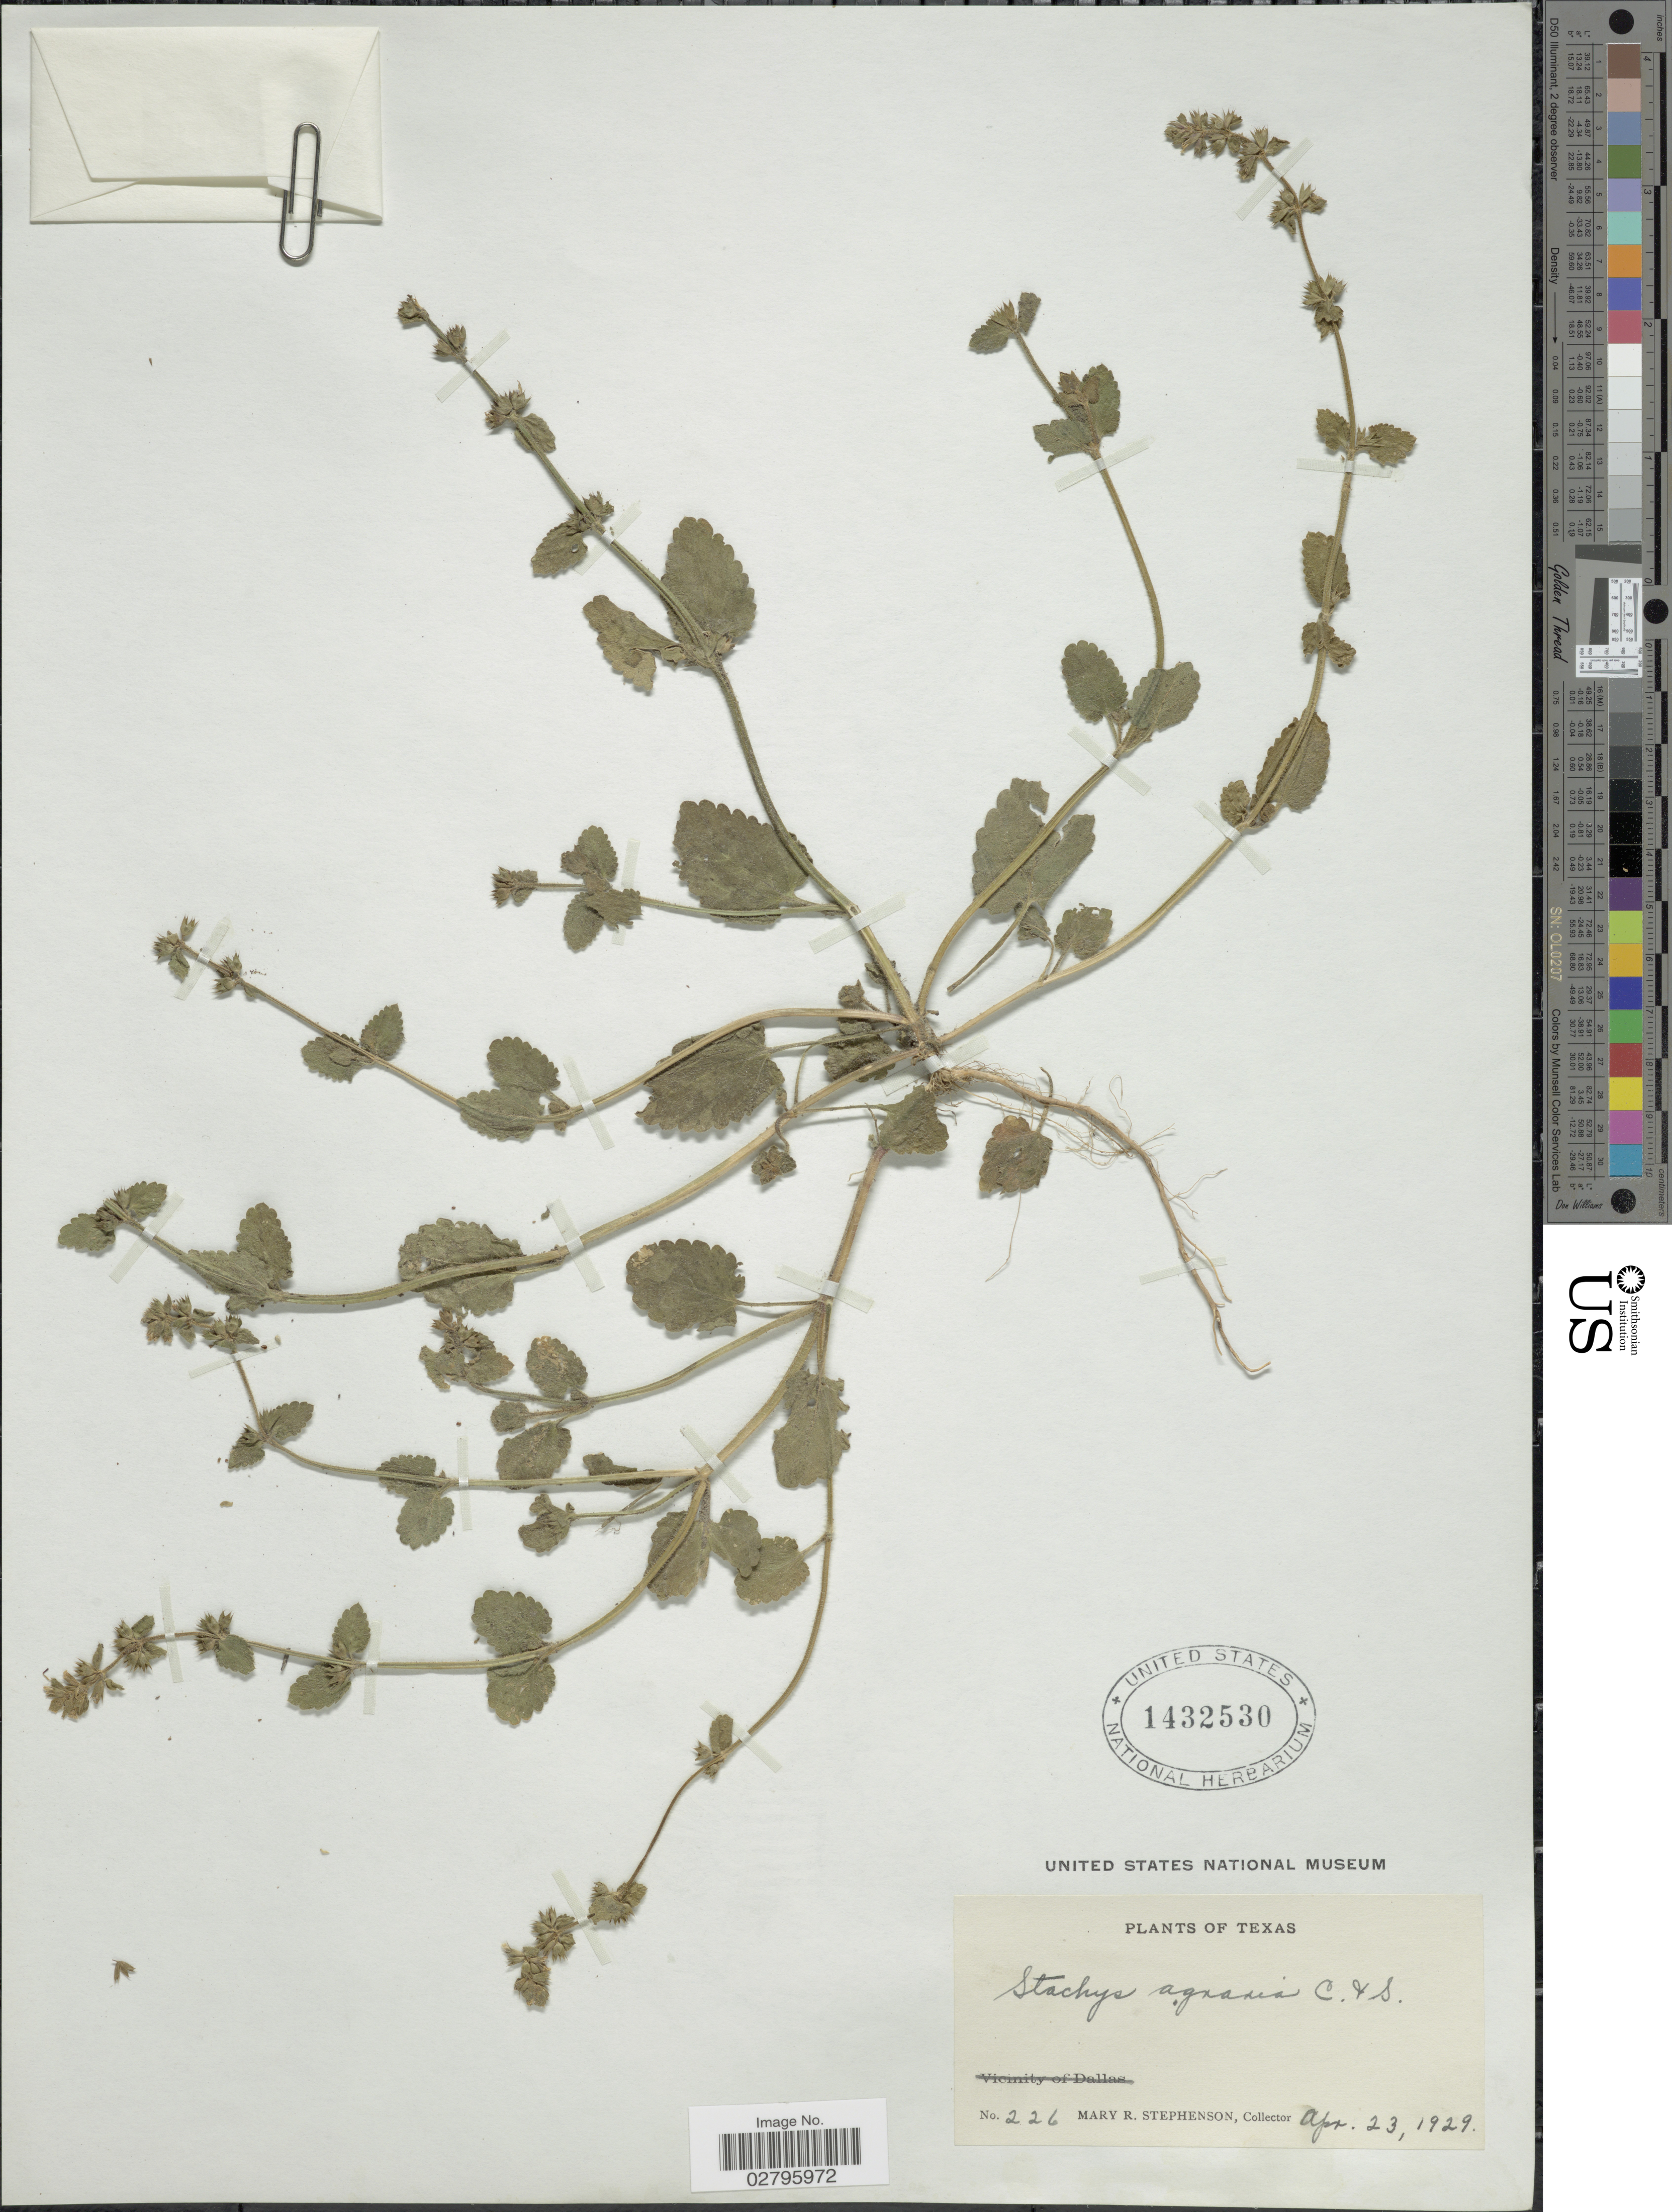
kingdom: Plantae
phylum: Tracheophyta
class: Magnoliopsida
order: Lamiales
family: Lamiaceae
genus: Stachys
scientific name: Stachys agraria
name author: Schltdl. & Cham.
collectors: M. Stephenson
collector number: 226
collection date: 1929-04-23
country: United States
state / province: Texas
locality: Texas.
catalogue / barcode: US 1432530